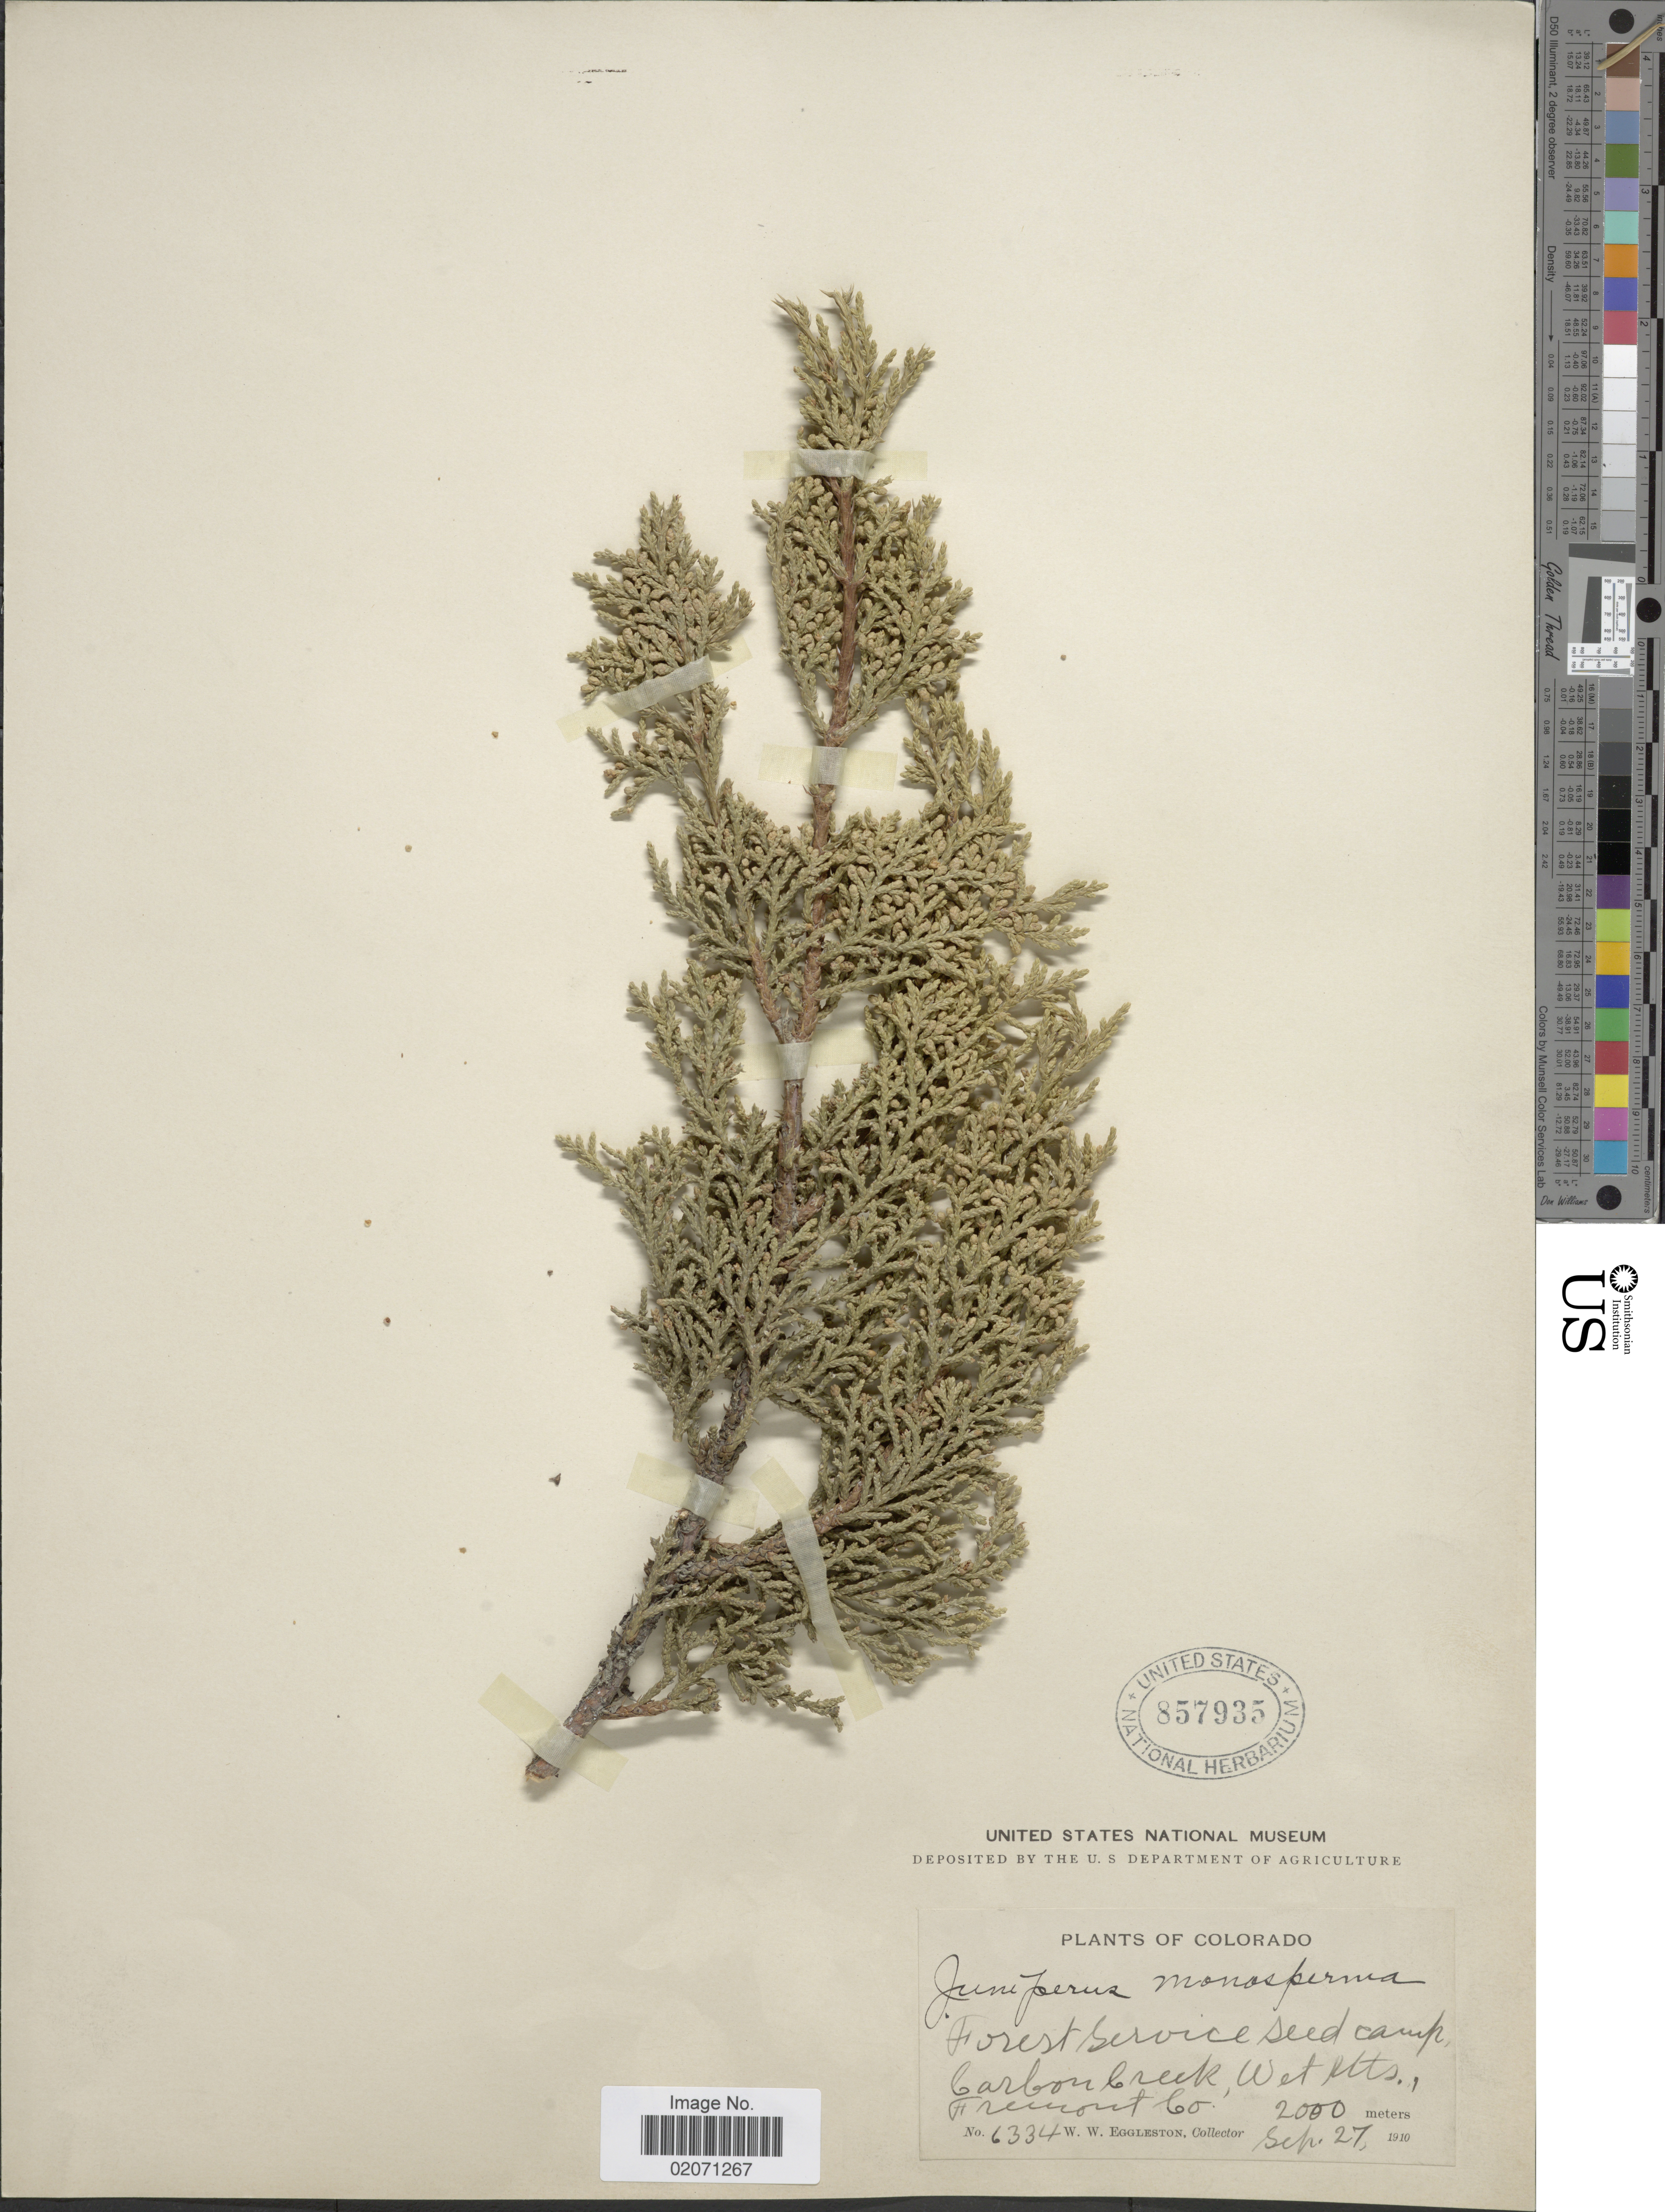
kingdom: Plantae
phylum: Tracheophyta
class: Pinopsida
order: Pinales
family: Cupressaceae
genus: Juniperus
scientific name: Juniperus monosperma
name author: (Engelm.) Sarg.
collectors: W. W. Eggleston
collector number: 6334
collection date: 1910-09-27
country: United States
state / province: Colorado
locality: Forest Service Seed camp, Carbon Creek, Wet Mts, Fremont Co,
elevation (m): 2000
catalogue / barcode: US 857935